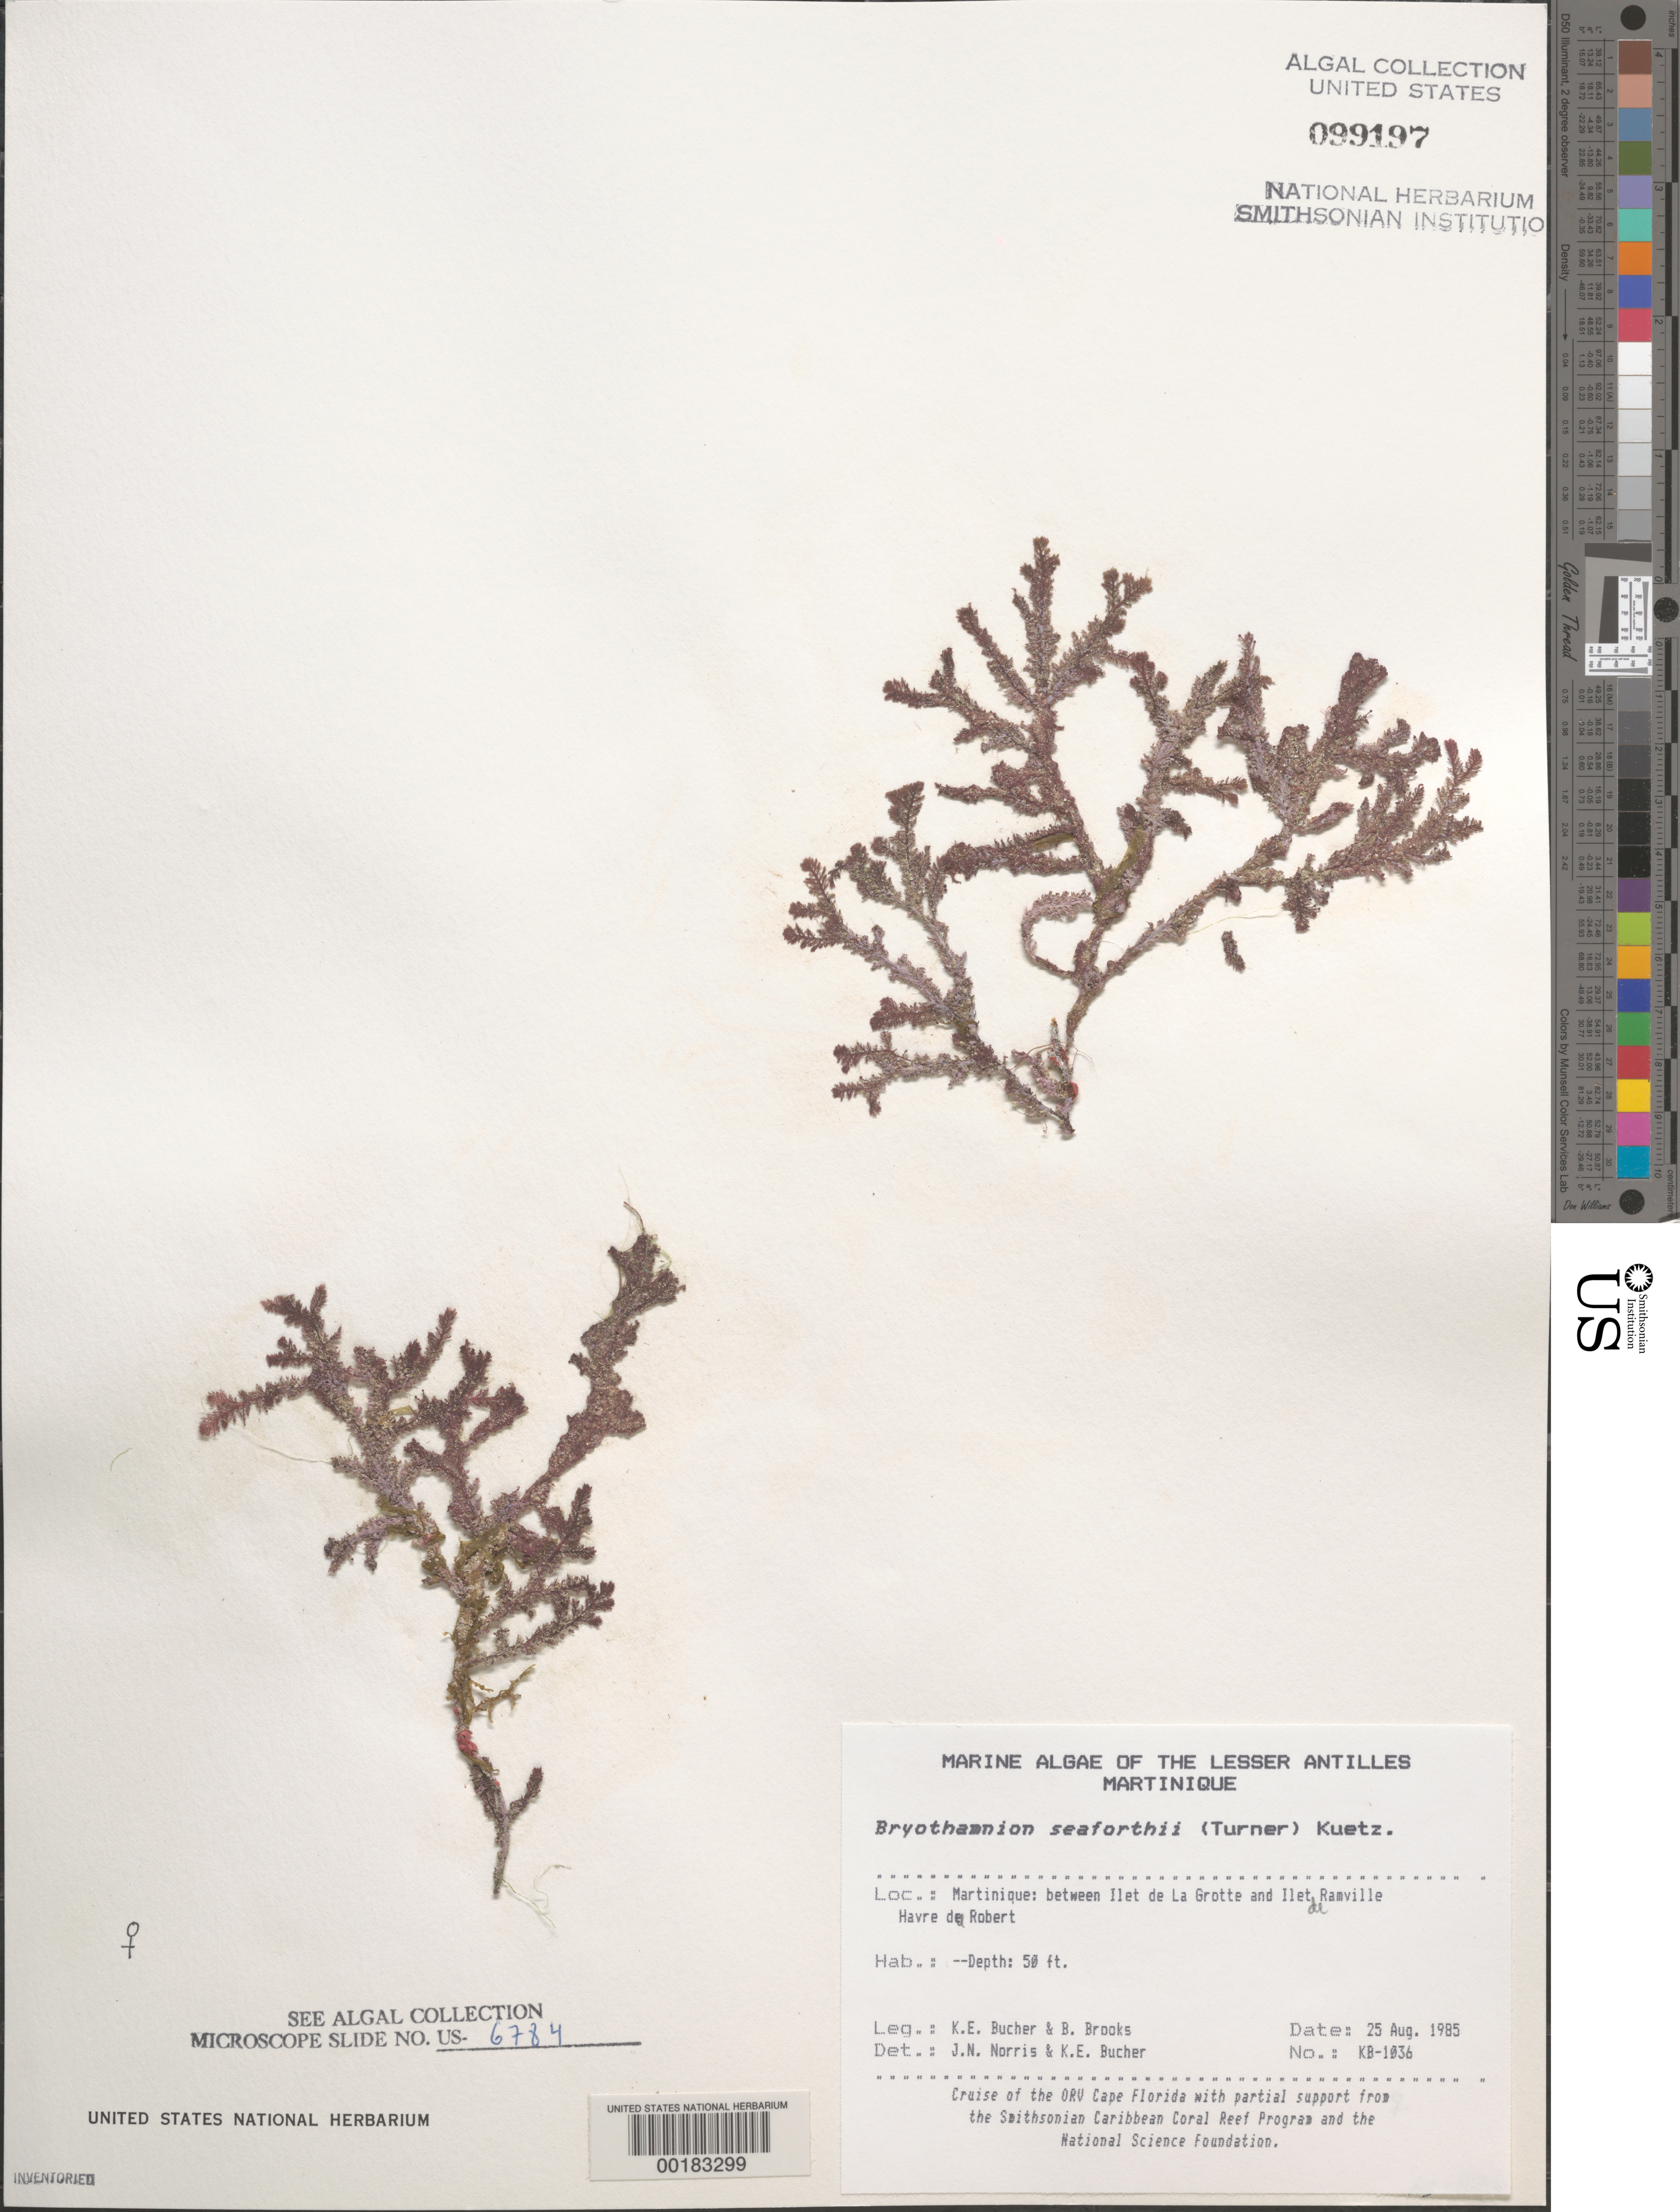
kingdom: Plantae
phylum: Rhodophyta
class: Florideophyceae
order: Ceramiales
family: Rhodomelaceae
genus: Bryothamnion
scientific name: Bryothamnion seaforthii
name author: (Turner) Kütz.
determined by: Norris, J. N.; Bucher, K. E.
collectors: K. E. Bucher & B. Brooks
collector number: Kb-1036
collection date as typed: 25 Aug 1985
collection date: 1985-08-25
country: Martinique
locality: Between Ilet de la Grotte and Ilet de Ramville, Havre du Robert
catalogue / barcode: US 99197